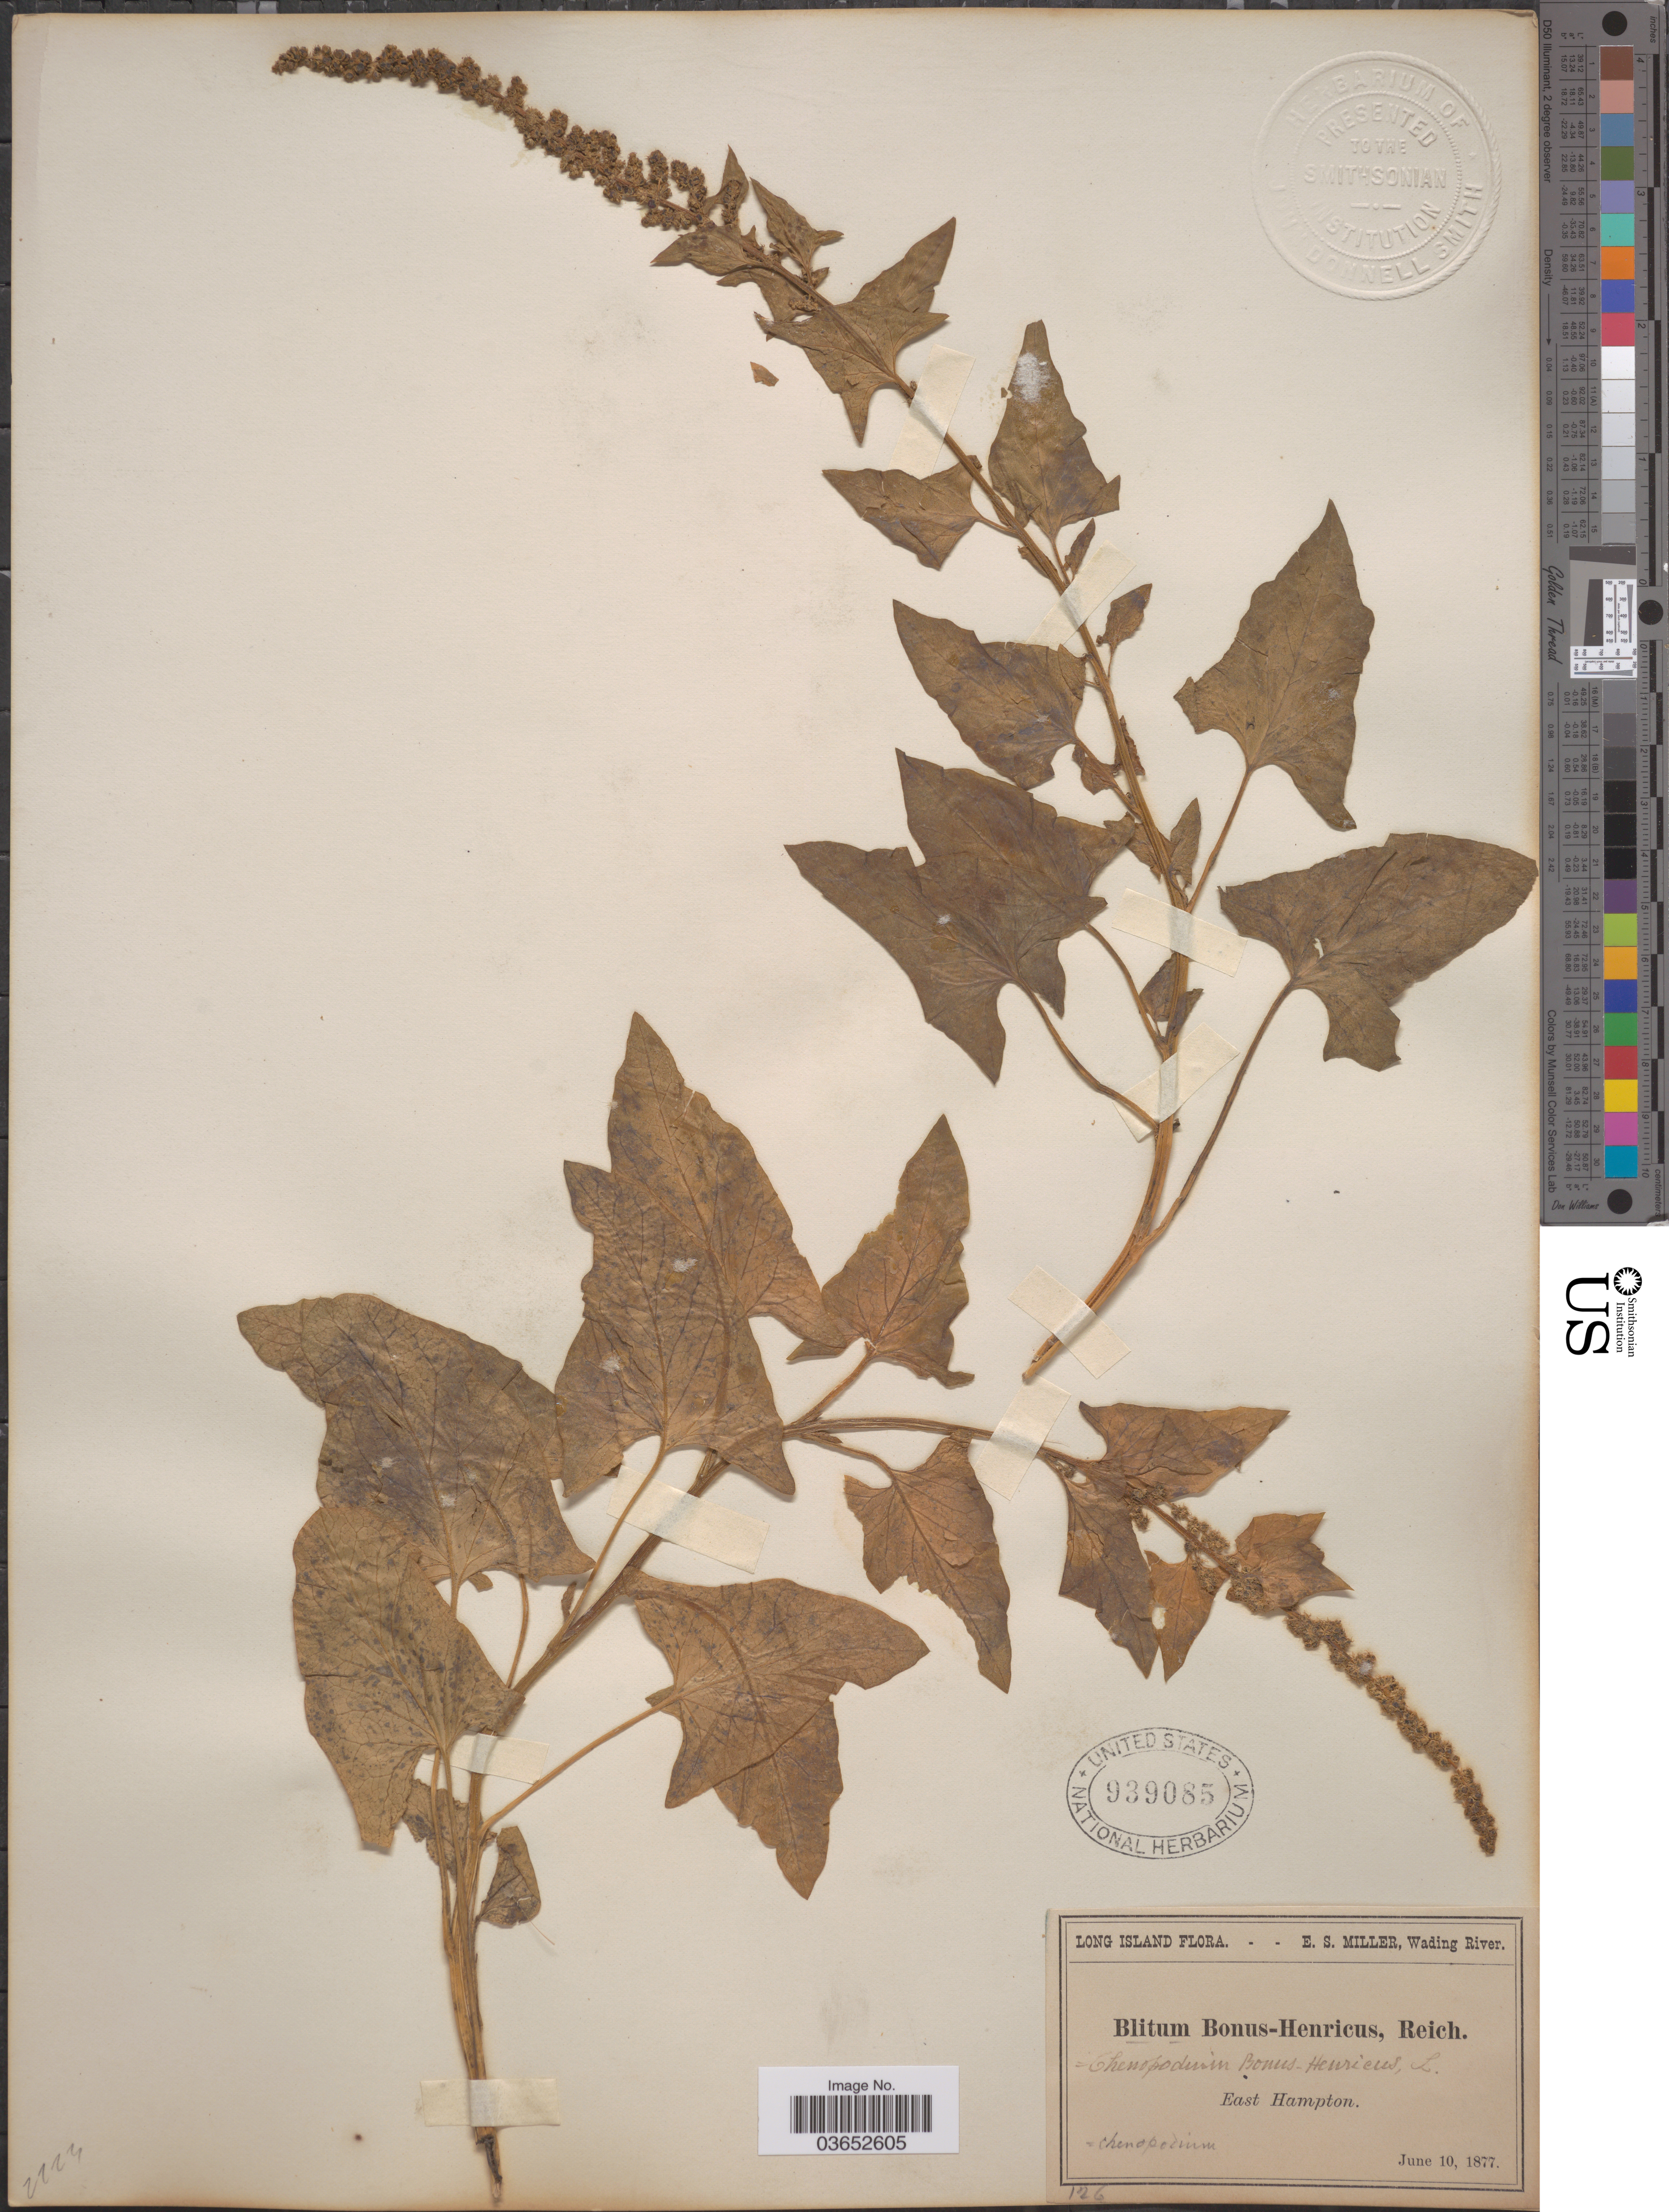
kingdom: Plantae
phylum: Tracheophyta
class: Magnoliopsida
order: Caryophyllales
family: Amaranthaceae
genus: Chenopodium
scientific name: Chenopodium bonus-henricus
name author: L.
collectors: E. S. Miller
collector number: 126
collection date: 1877-06-10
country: United States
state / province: New York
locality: Long Island. East Hampton.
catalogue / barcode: US 939085